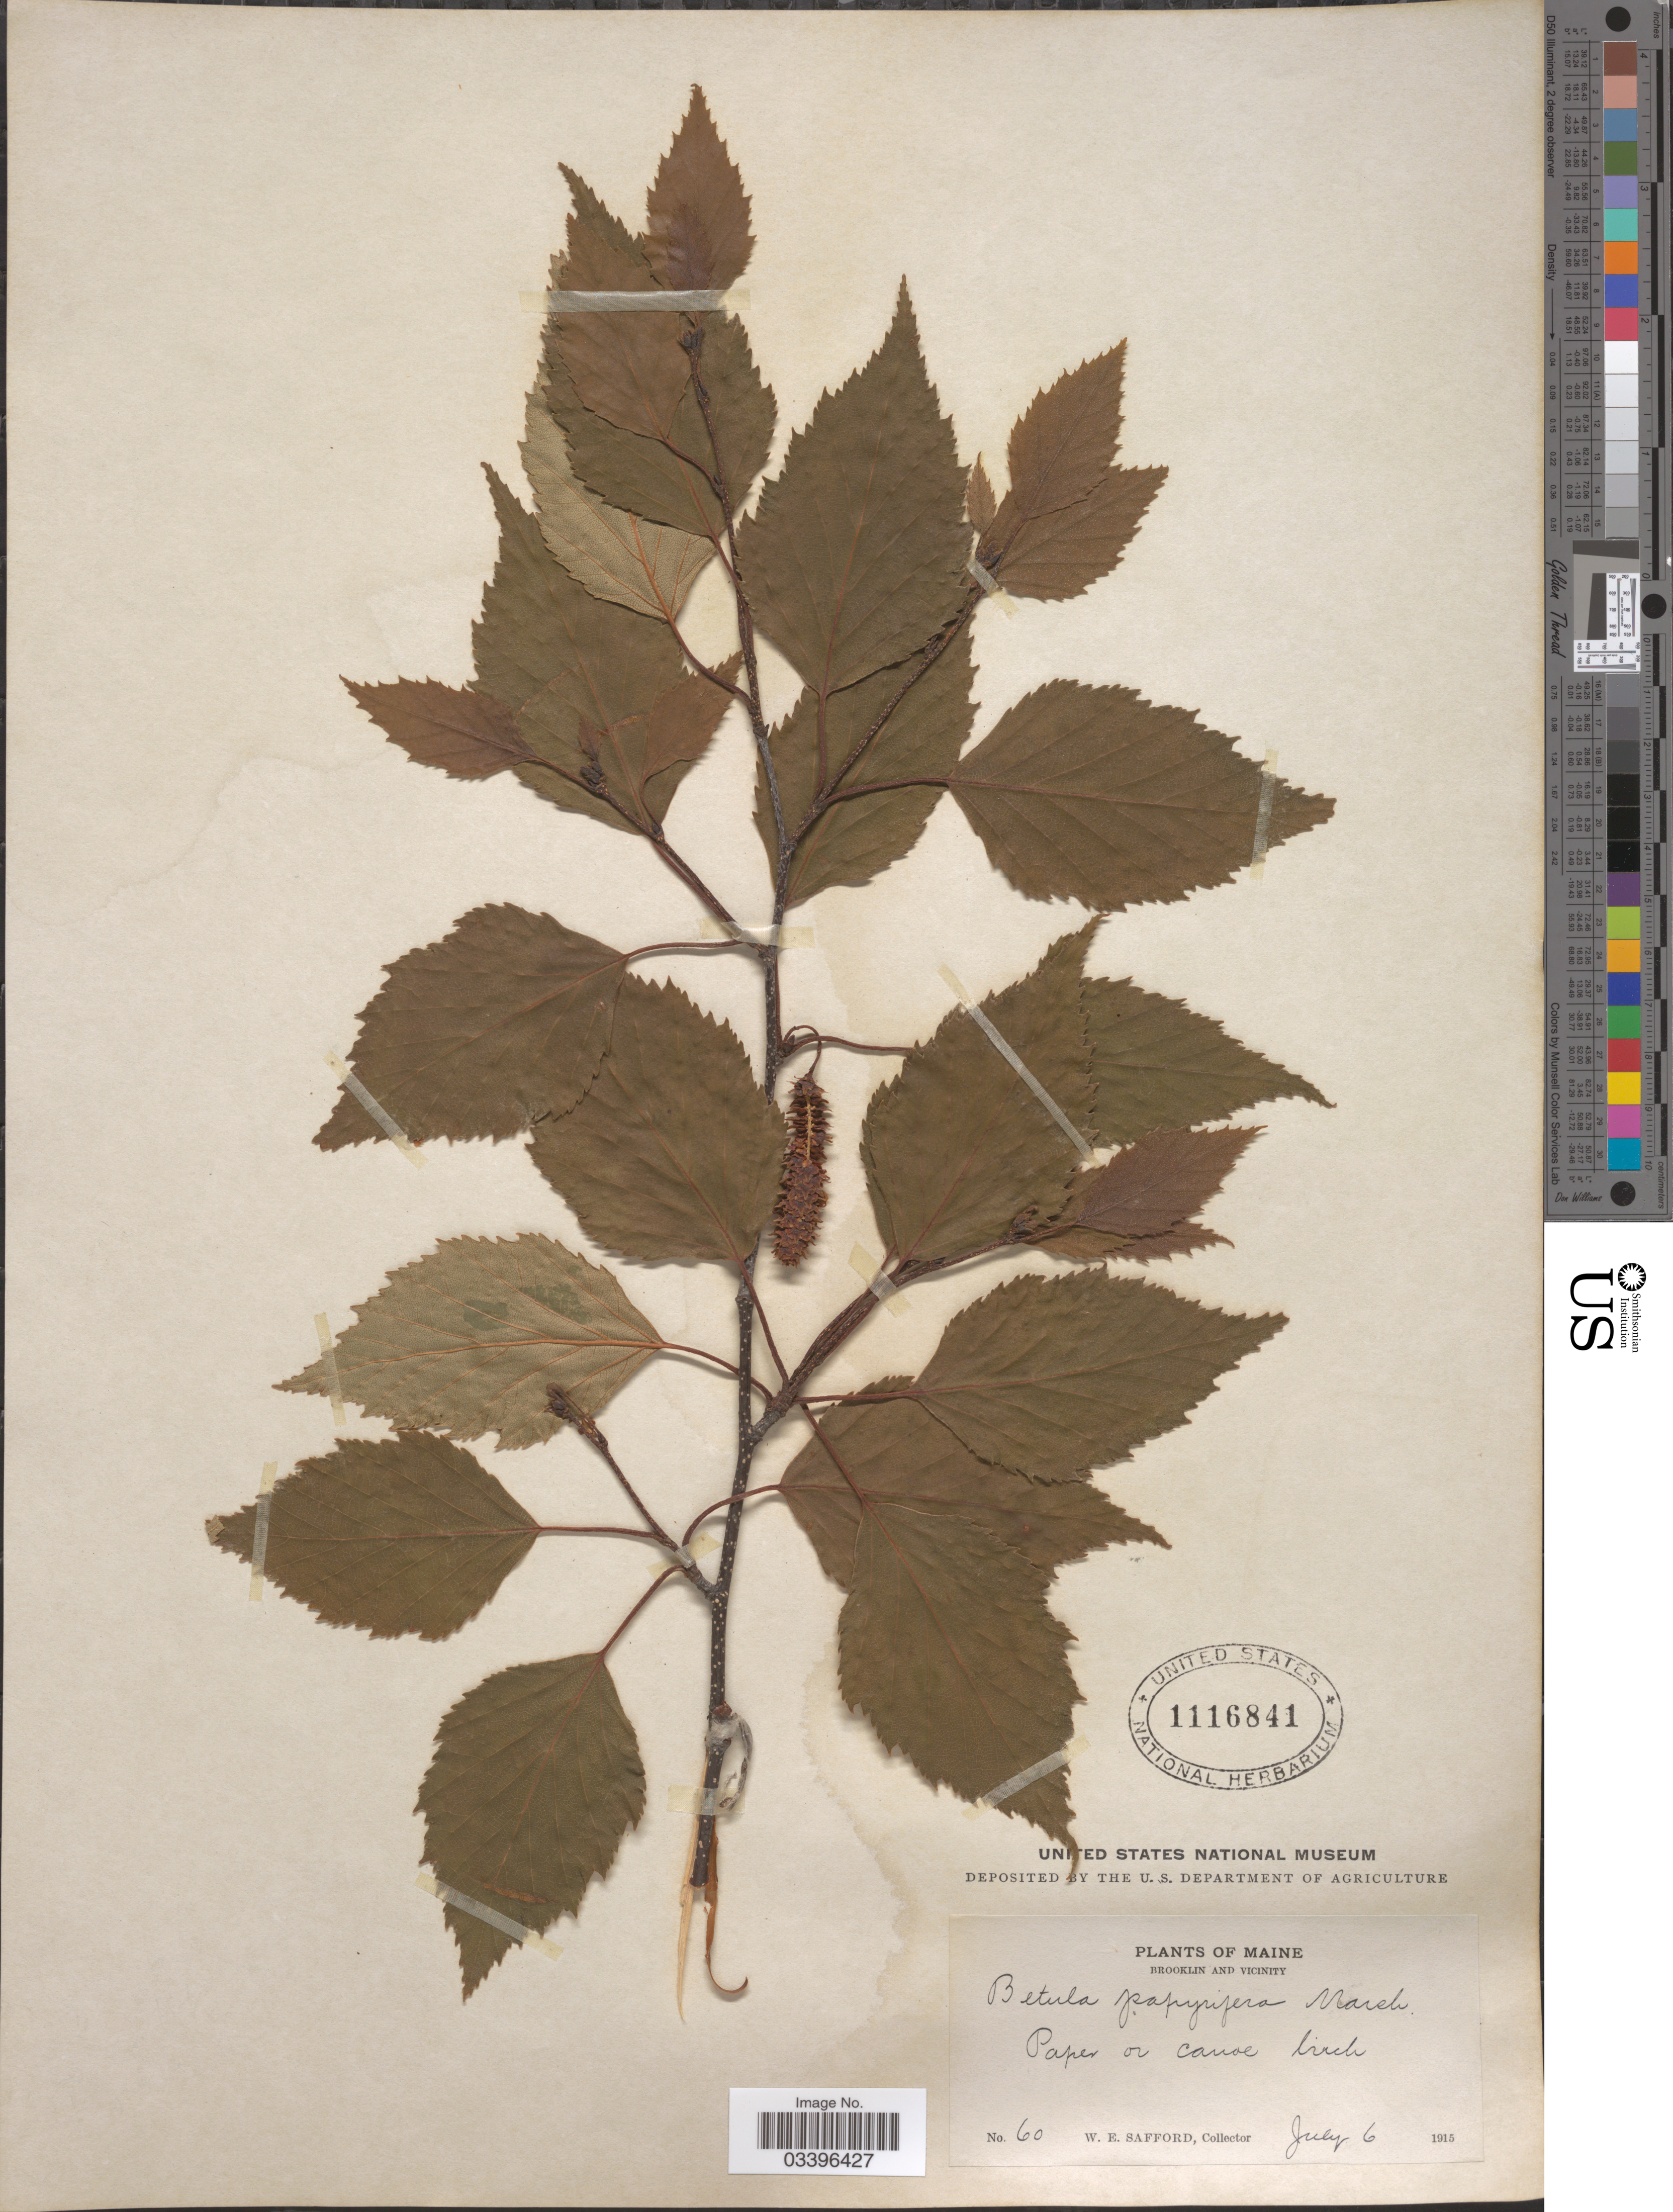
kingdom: Plantae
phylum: Tracheophyta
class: Magnoliopsida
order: Fagales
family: Betulaceae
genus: Betula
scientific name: Betula papyrifera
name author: Marshall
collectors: W. E. Safford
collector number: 60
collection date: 1915-07-06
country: United States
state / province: Maine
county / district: Hancock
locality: Brooklin and vicinity.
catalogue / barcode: US 1116841